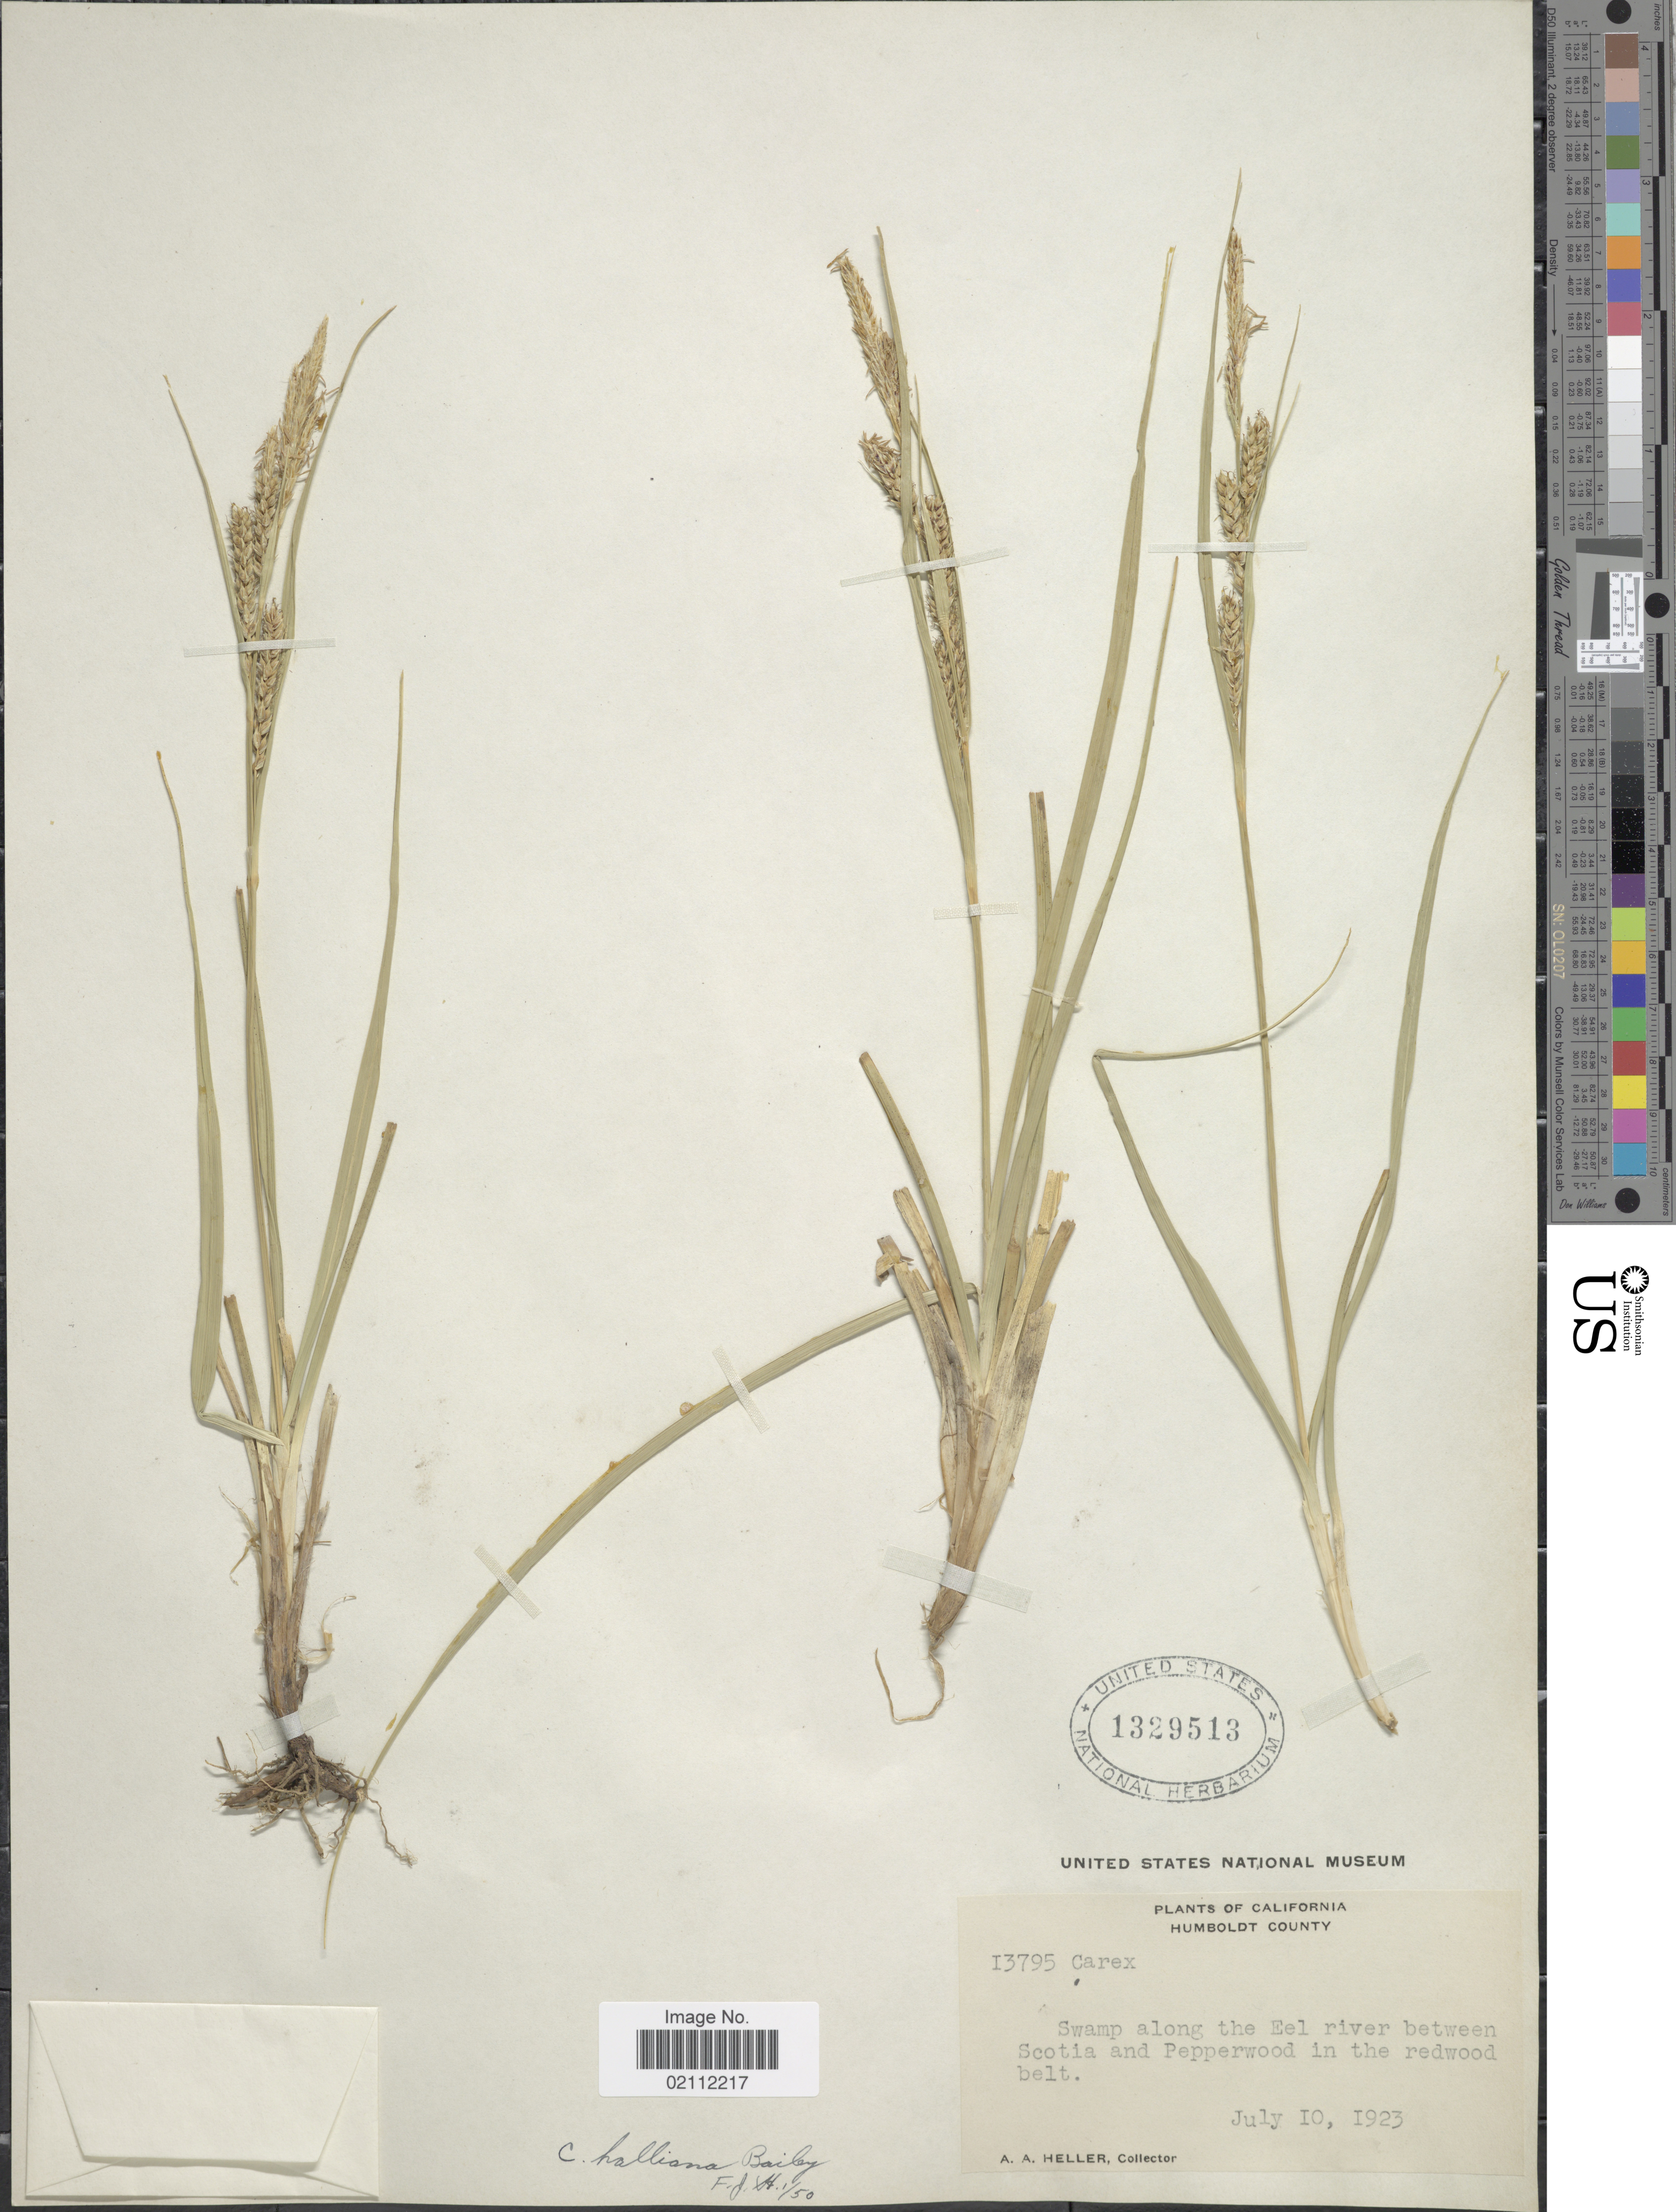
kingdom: Plantae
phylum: Tracheophyta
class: Liliopsida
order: Poales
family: Cyperaceae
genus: Carex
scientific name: Carex halliana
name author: L.H. Bailey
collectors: A. A. Heller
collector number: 13795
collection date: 1923-07-10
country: United States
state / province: California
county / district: Humboldt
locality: Humboldt County. along the Eel river between Scotia and Pepperwood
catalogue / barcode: US 1329513